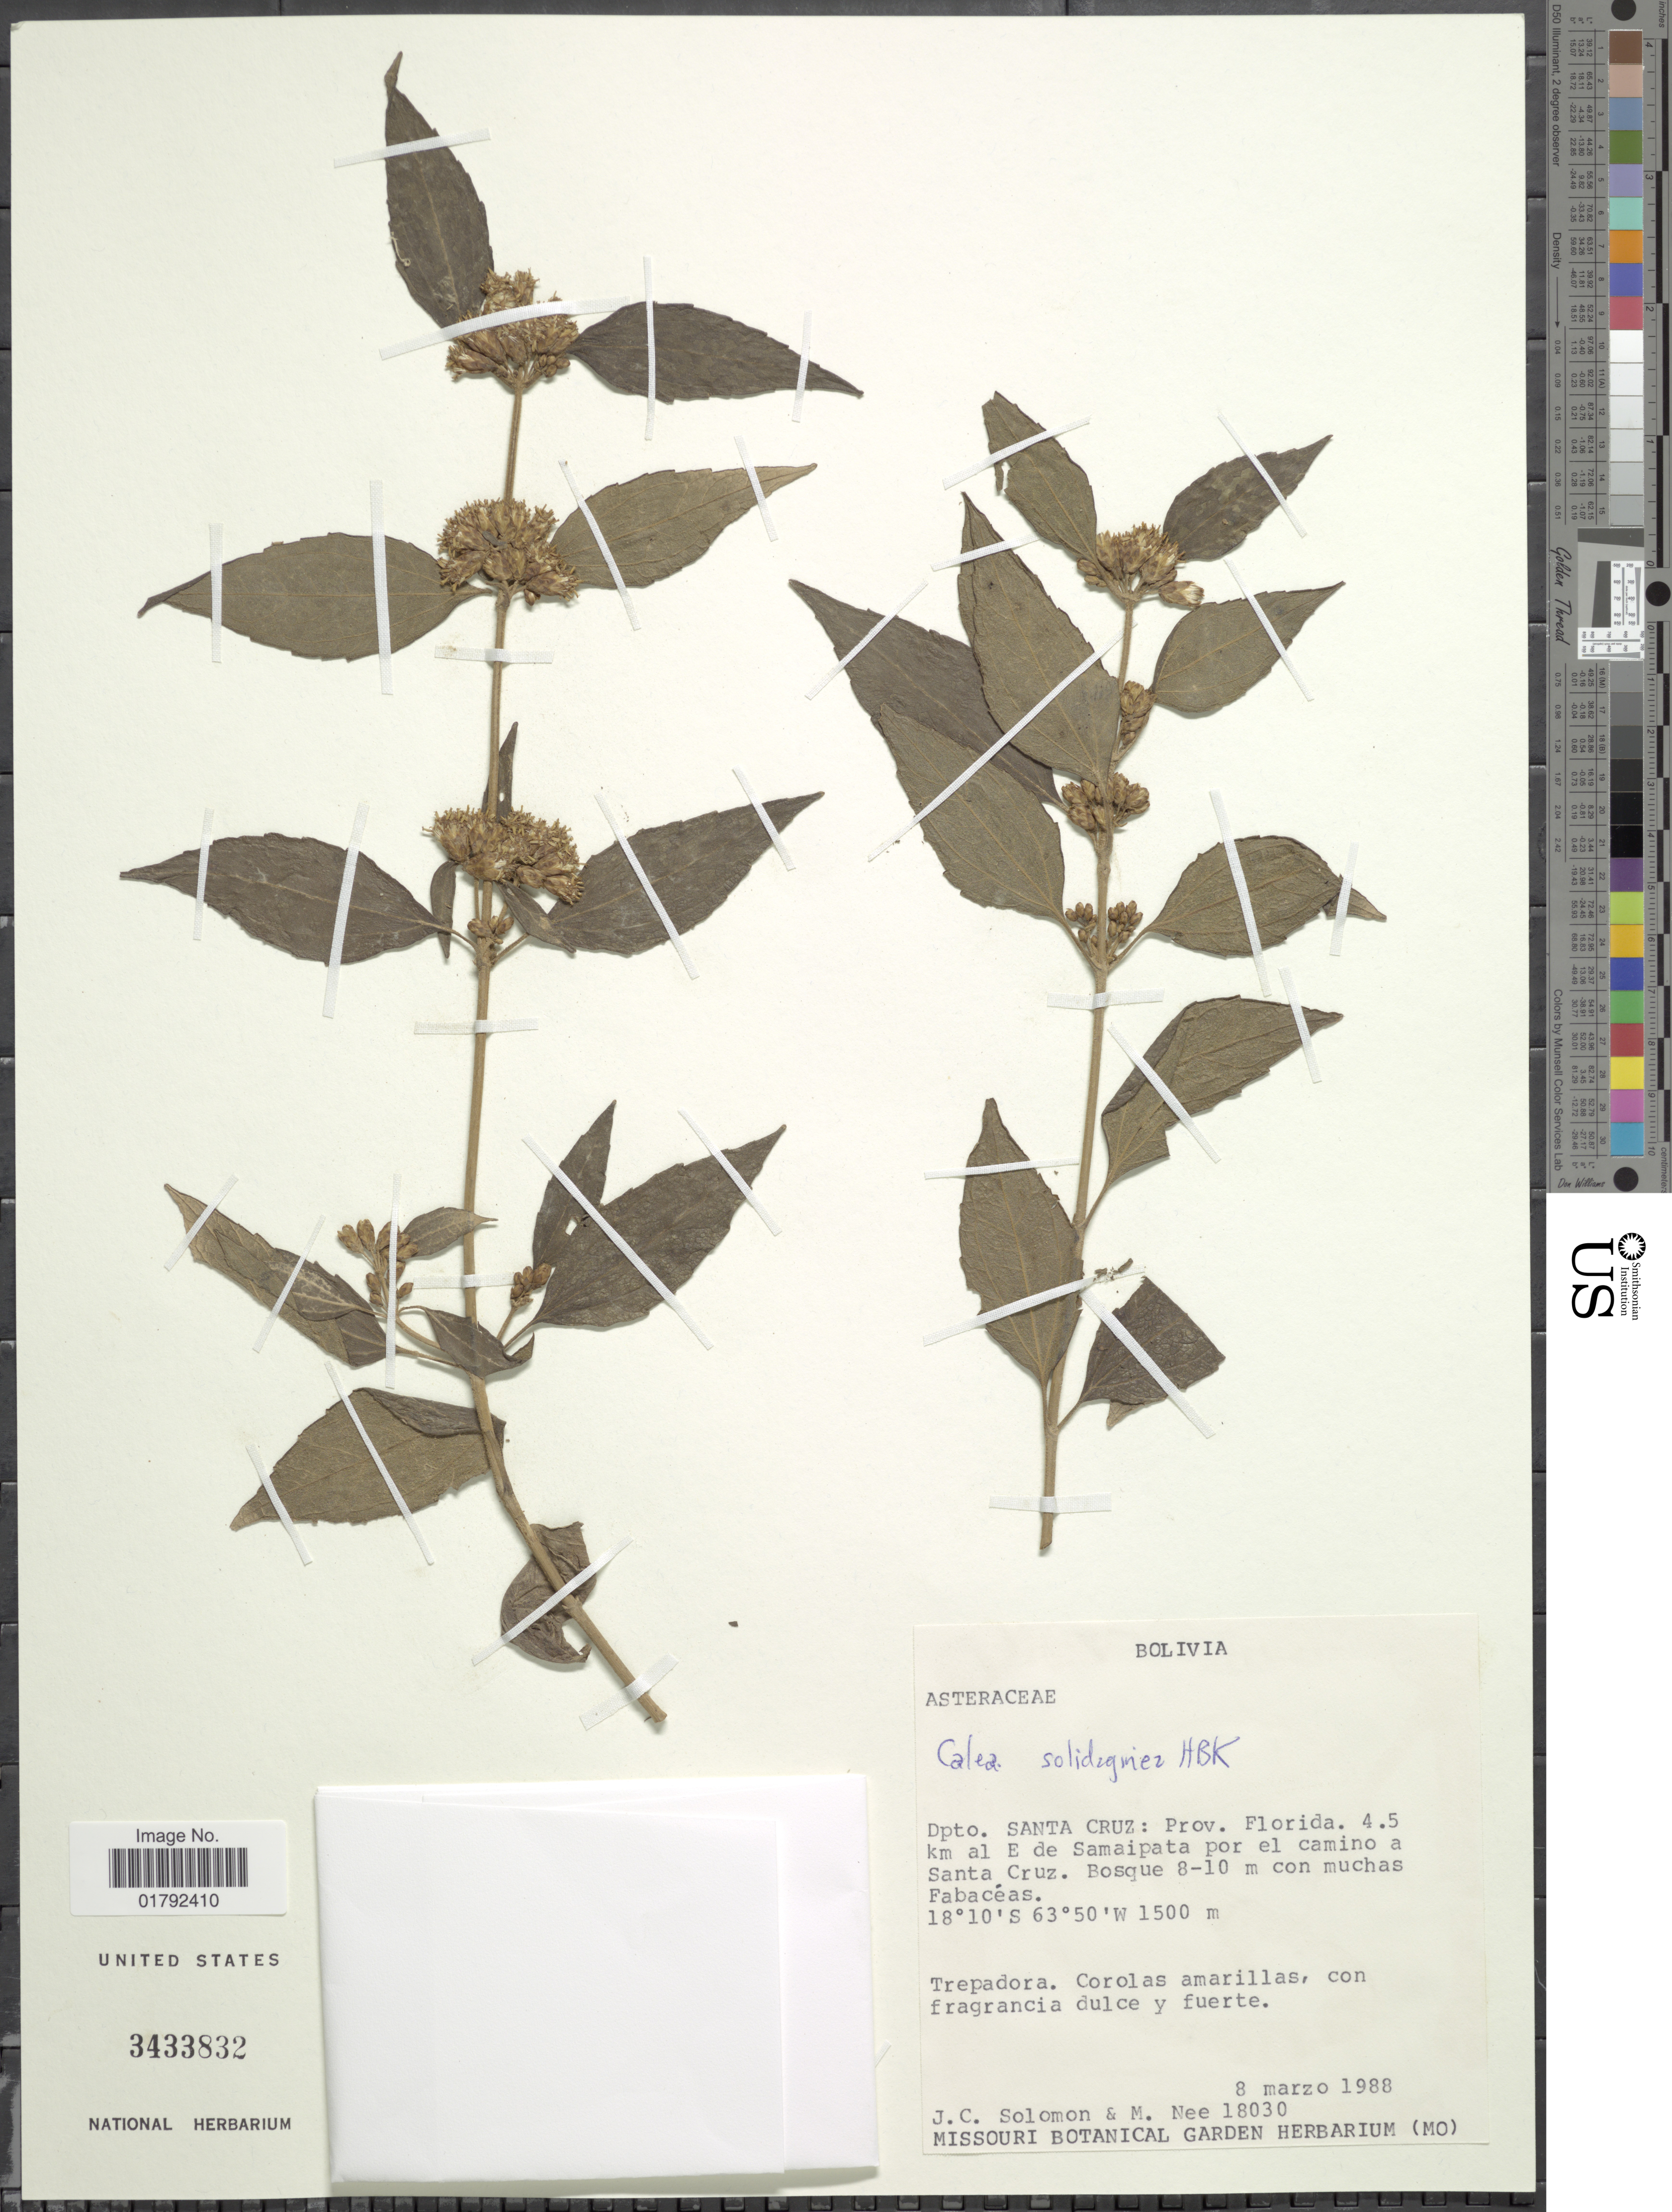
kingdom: Plantae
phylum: Tracheophyta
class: Magnoliopsida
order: Asterales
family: Asteraceae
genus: Calea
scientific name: Calea solidaginea subsp. deltophylla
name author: (R.S. Cowan) Pruski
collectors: J. C. Solomon & M. Nee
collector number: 18030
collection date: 1988-03-08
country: Bolivia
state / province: Santa Cruz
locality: Prov. Florida, 4.5 km al E de Samaipata por el camino a Santa Cruz.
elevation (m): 1500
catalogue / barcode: US 3433832